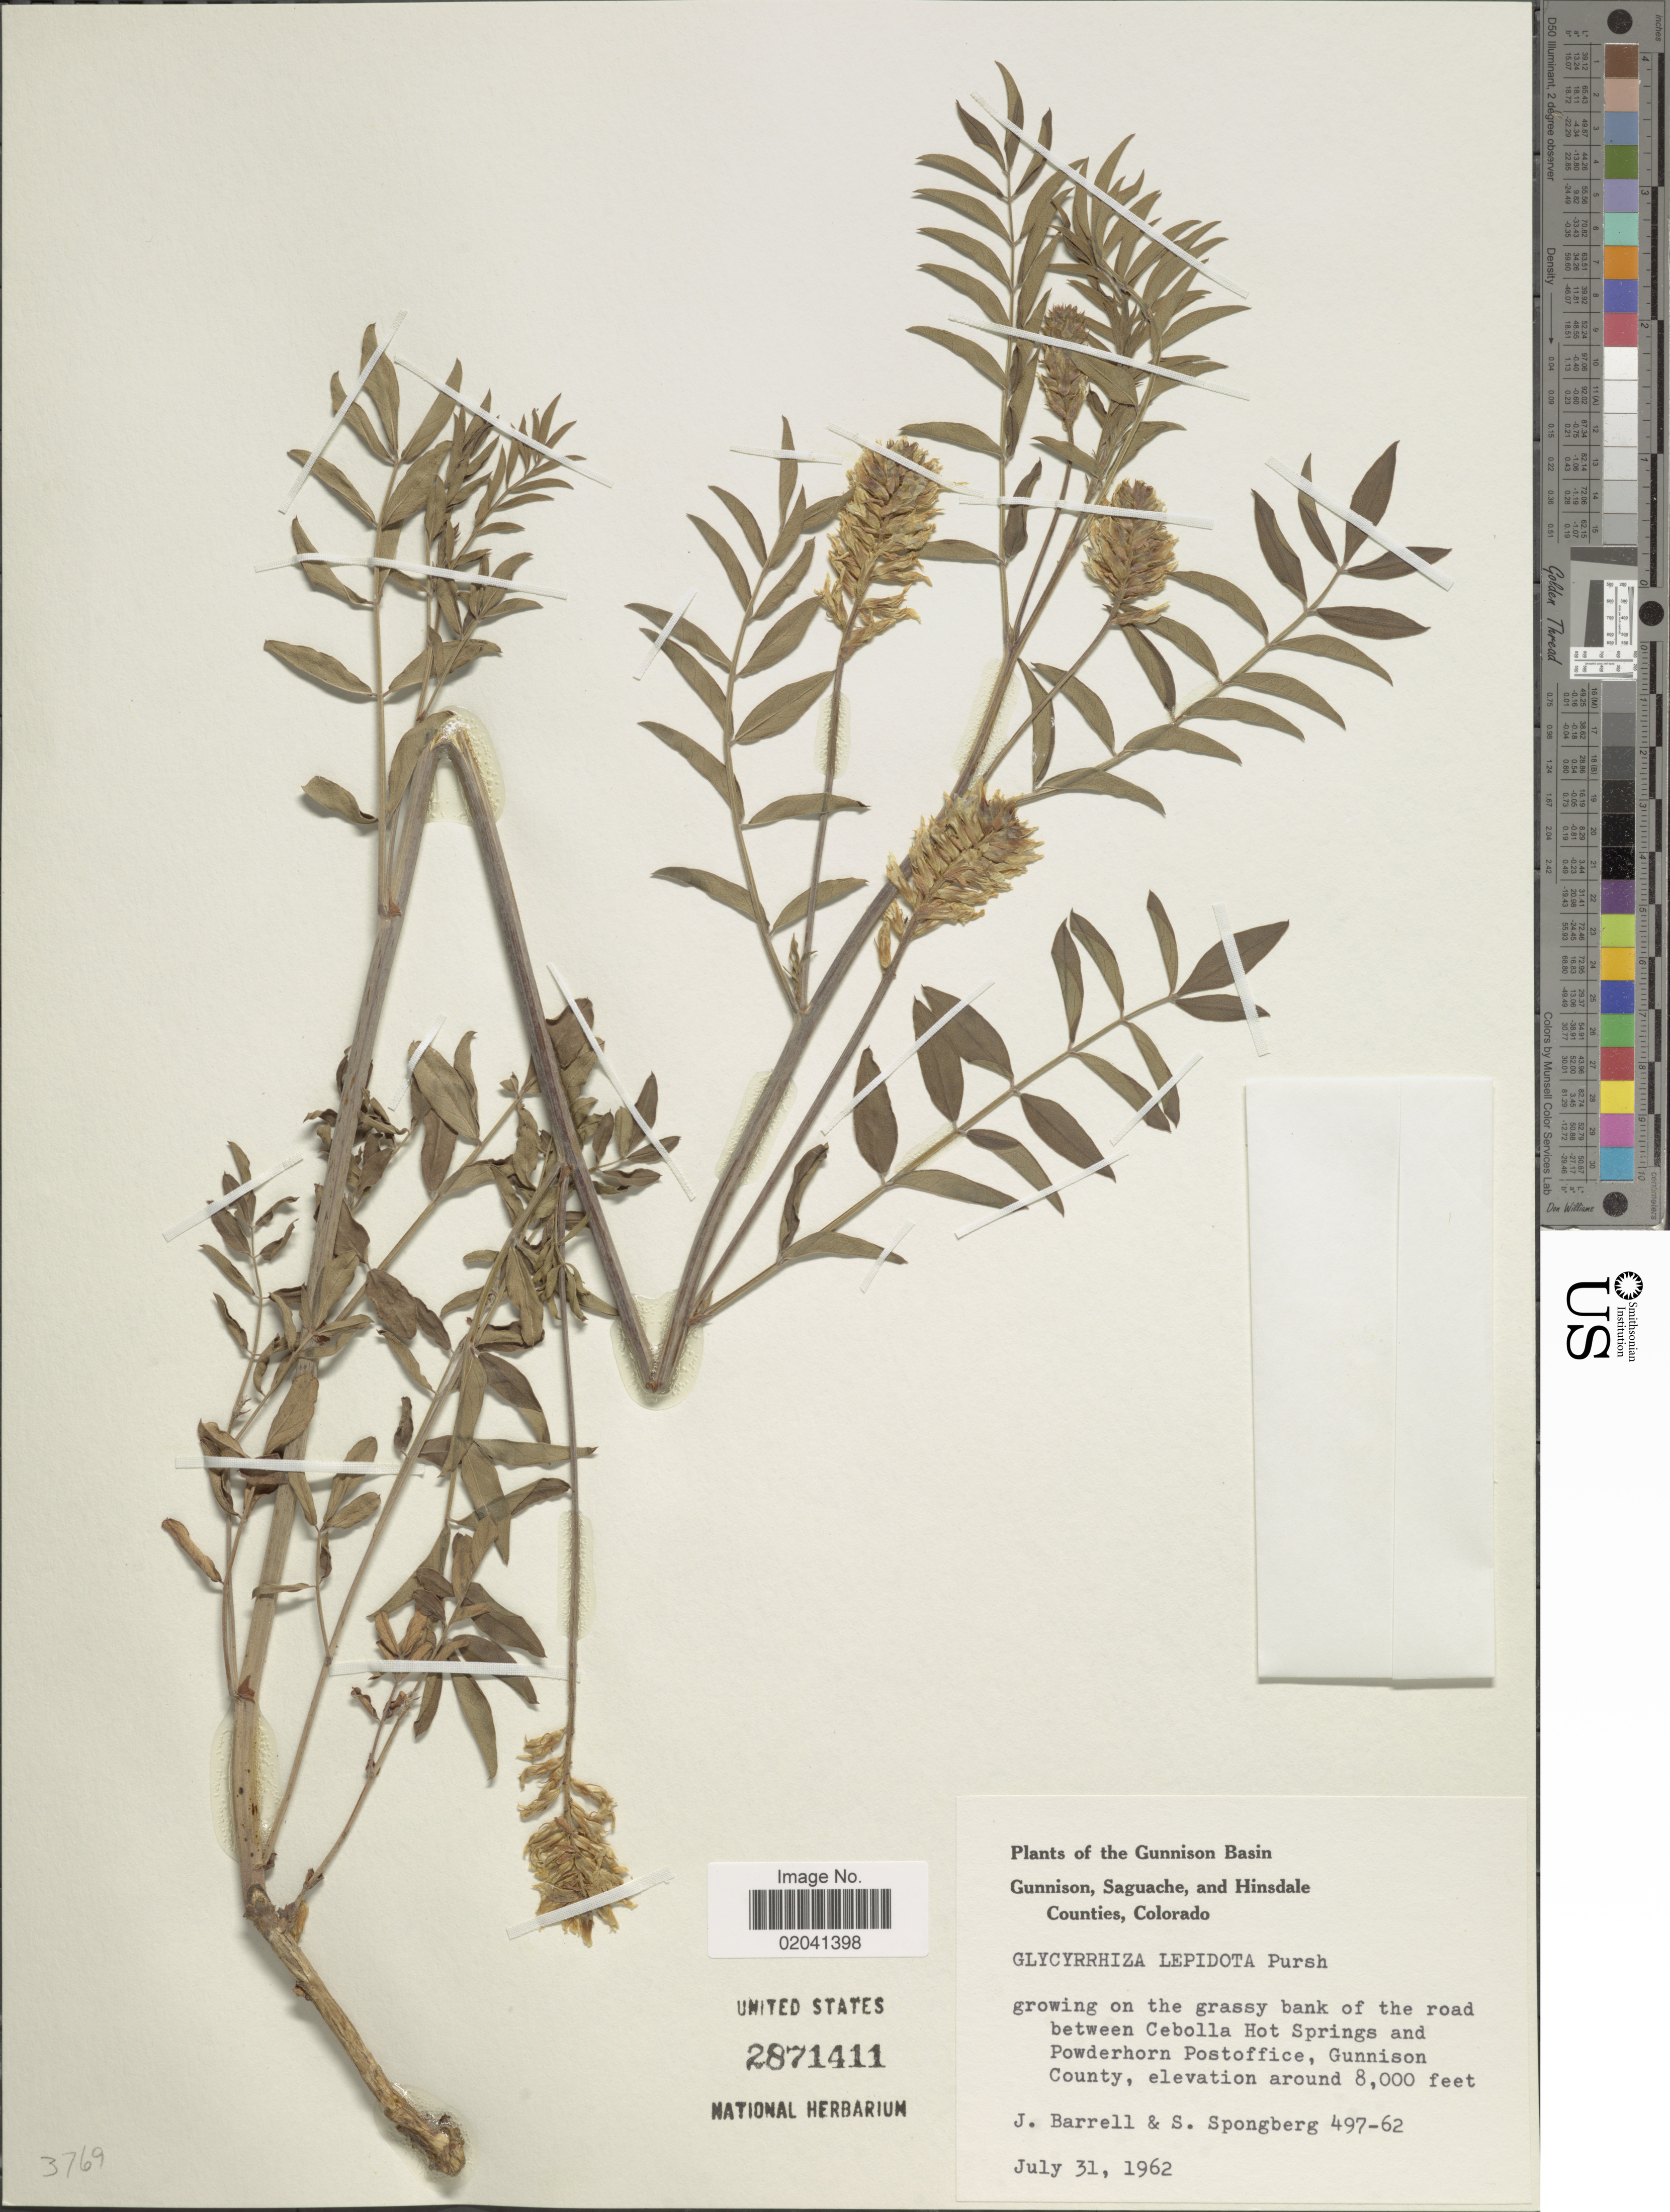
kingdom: Plantae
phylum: Tracheophyta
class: Magnoliopsida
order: Fabales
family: Fabaceae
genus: Glycyrrhiza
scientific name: Glycyrrhiza lepidota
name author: Pursh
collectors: J. Barrell & S. A.Spongberg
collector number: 497-62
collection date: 1962-07-31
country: United States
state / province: Colorado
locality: Gunnison Basin. between Cebolla Hot Springs and Powderhorn Postoffice, Gunnison County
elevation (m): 2438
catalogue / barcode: US 2871411